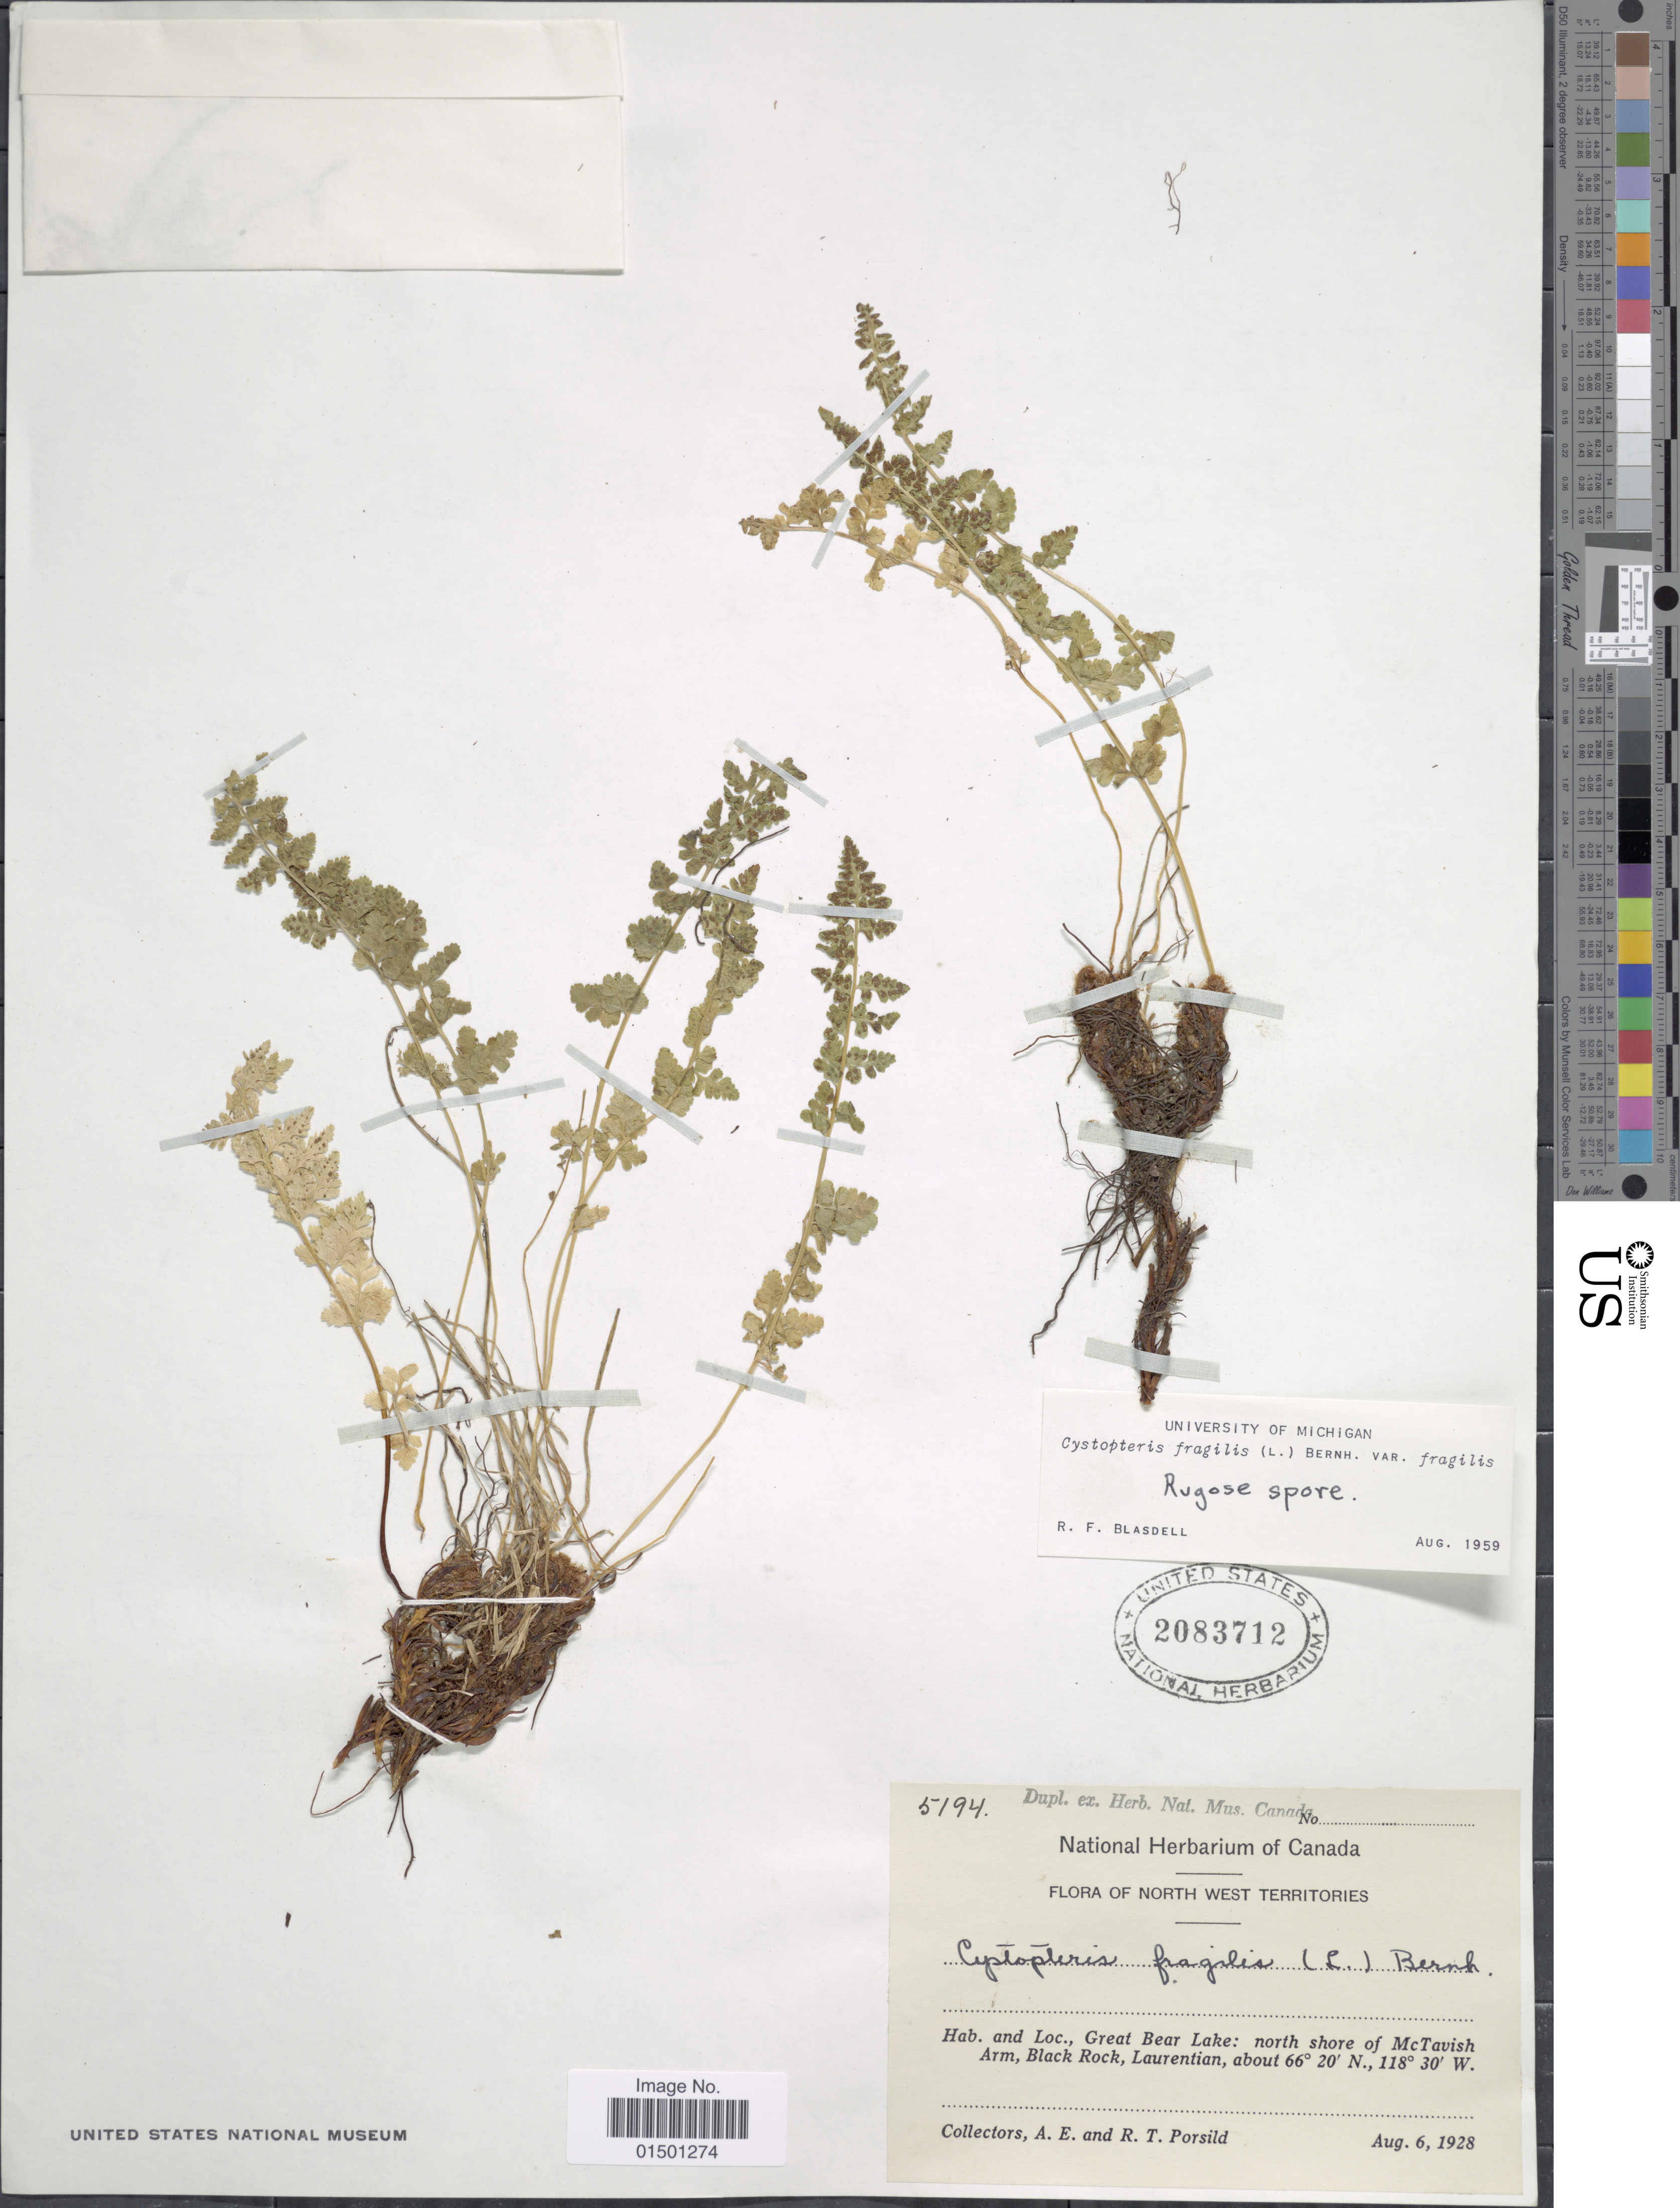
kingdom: Plantae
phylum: Tracheophyta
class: Polypodiopsida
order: Polypodiales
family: Cystopteridaceae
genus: Cystopteris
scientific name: Cystopteris fragilis var. dickieana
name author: B. Boivin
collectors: A. E. Porsild & R. T. Porsild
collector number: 5194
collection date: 1928-08-06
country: Canada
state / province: Northwest Territories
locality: North west territories, Great Bear Lake: north shore of McTavish Arm, Black Rock, Laurentian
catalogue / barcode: US 2083712